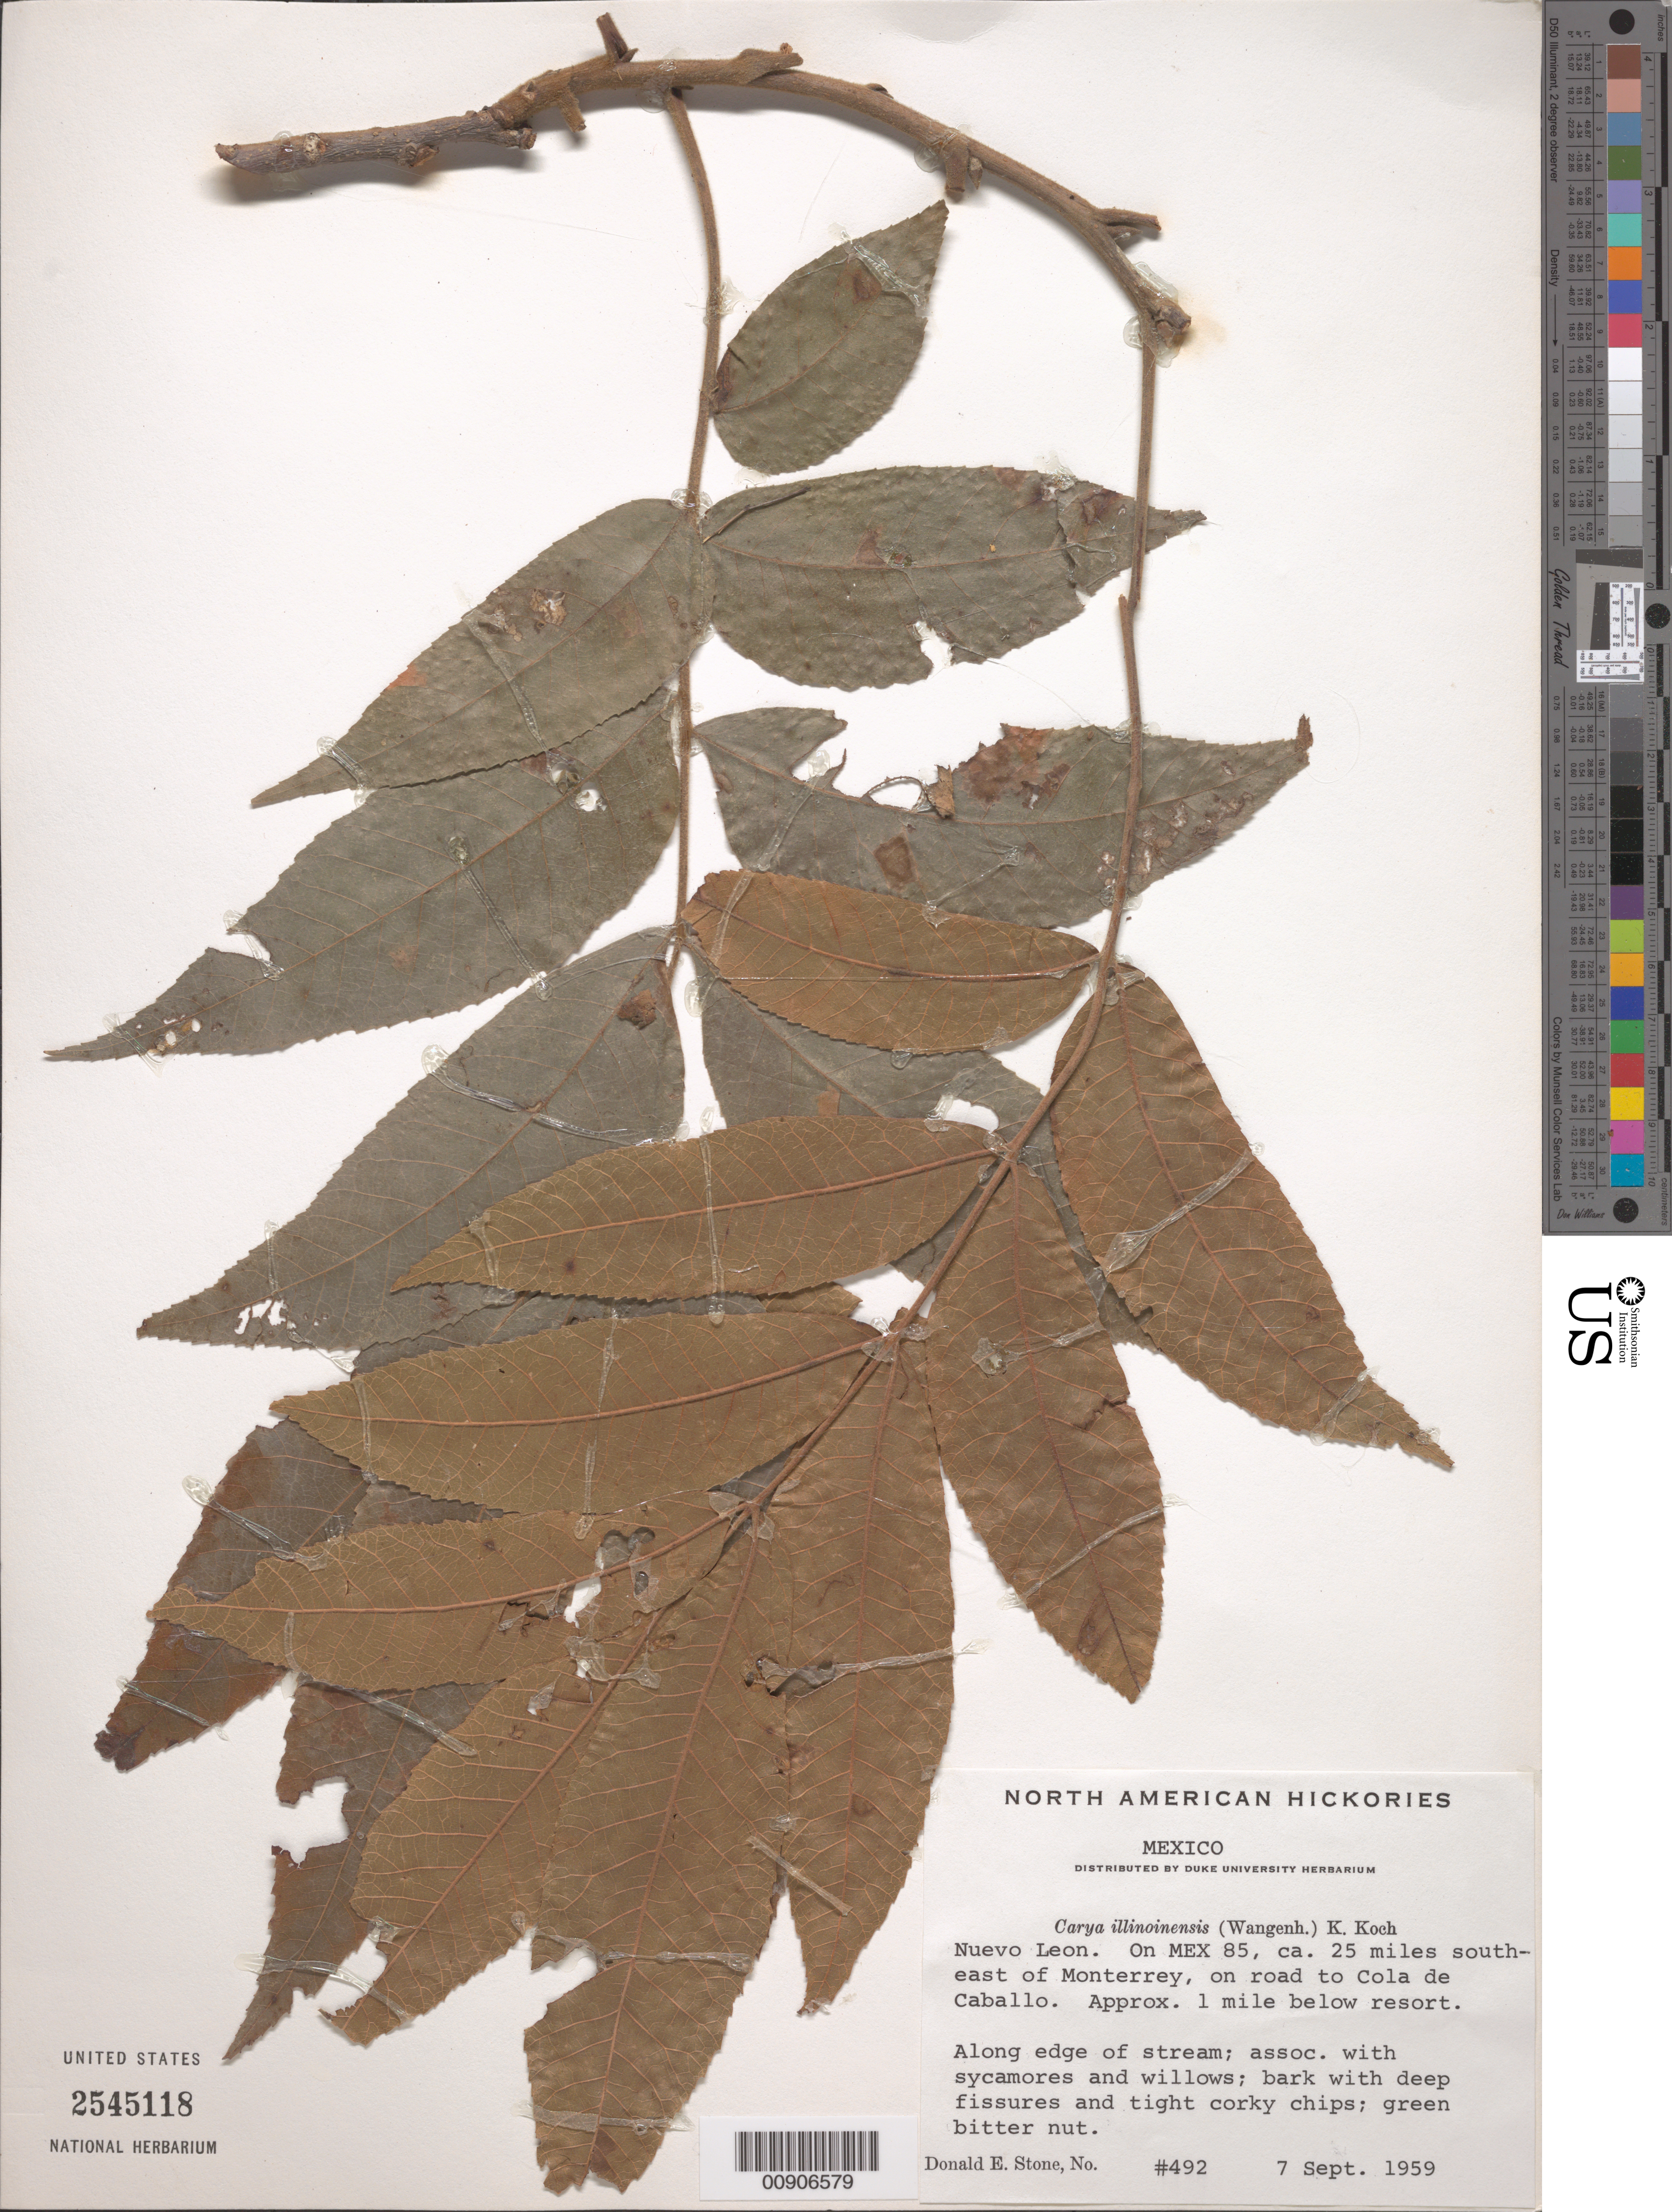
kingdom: Plantae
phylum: Tracheophyta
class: Magnoliopsida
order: Fagales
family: Juglandaceae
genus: Carya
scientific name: Carya illinoinensis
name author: (Wangenh.) K. Koch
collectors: D. E. Stone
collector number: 492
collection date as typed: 07 Sep 1959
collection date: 1959-09-07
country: Mexico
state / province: Nuevo León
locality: Nuevo León: On MEX 85, ca. 25 miles southeast of Monterrey, on road to Cola de Caballo. Approx 1 mile below resort.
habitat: Along edge of stream; assoc. with sycamores and willows.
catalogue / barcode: US 2545118